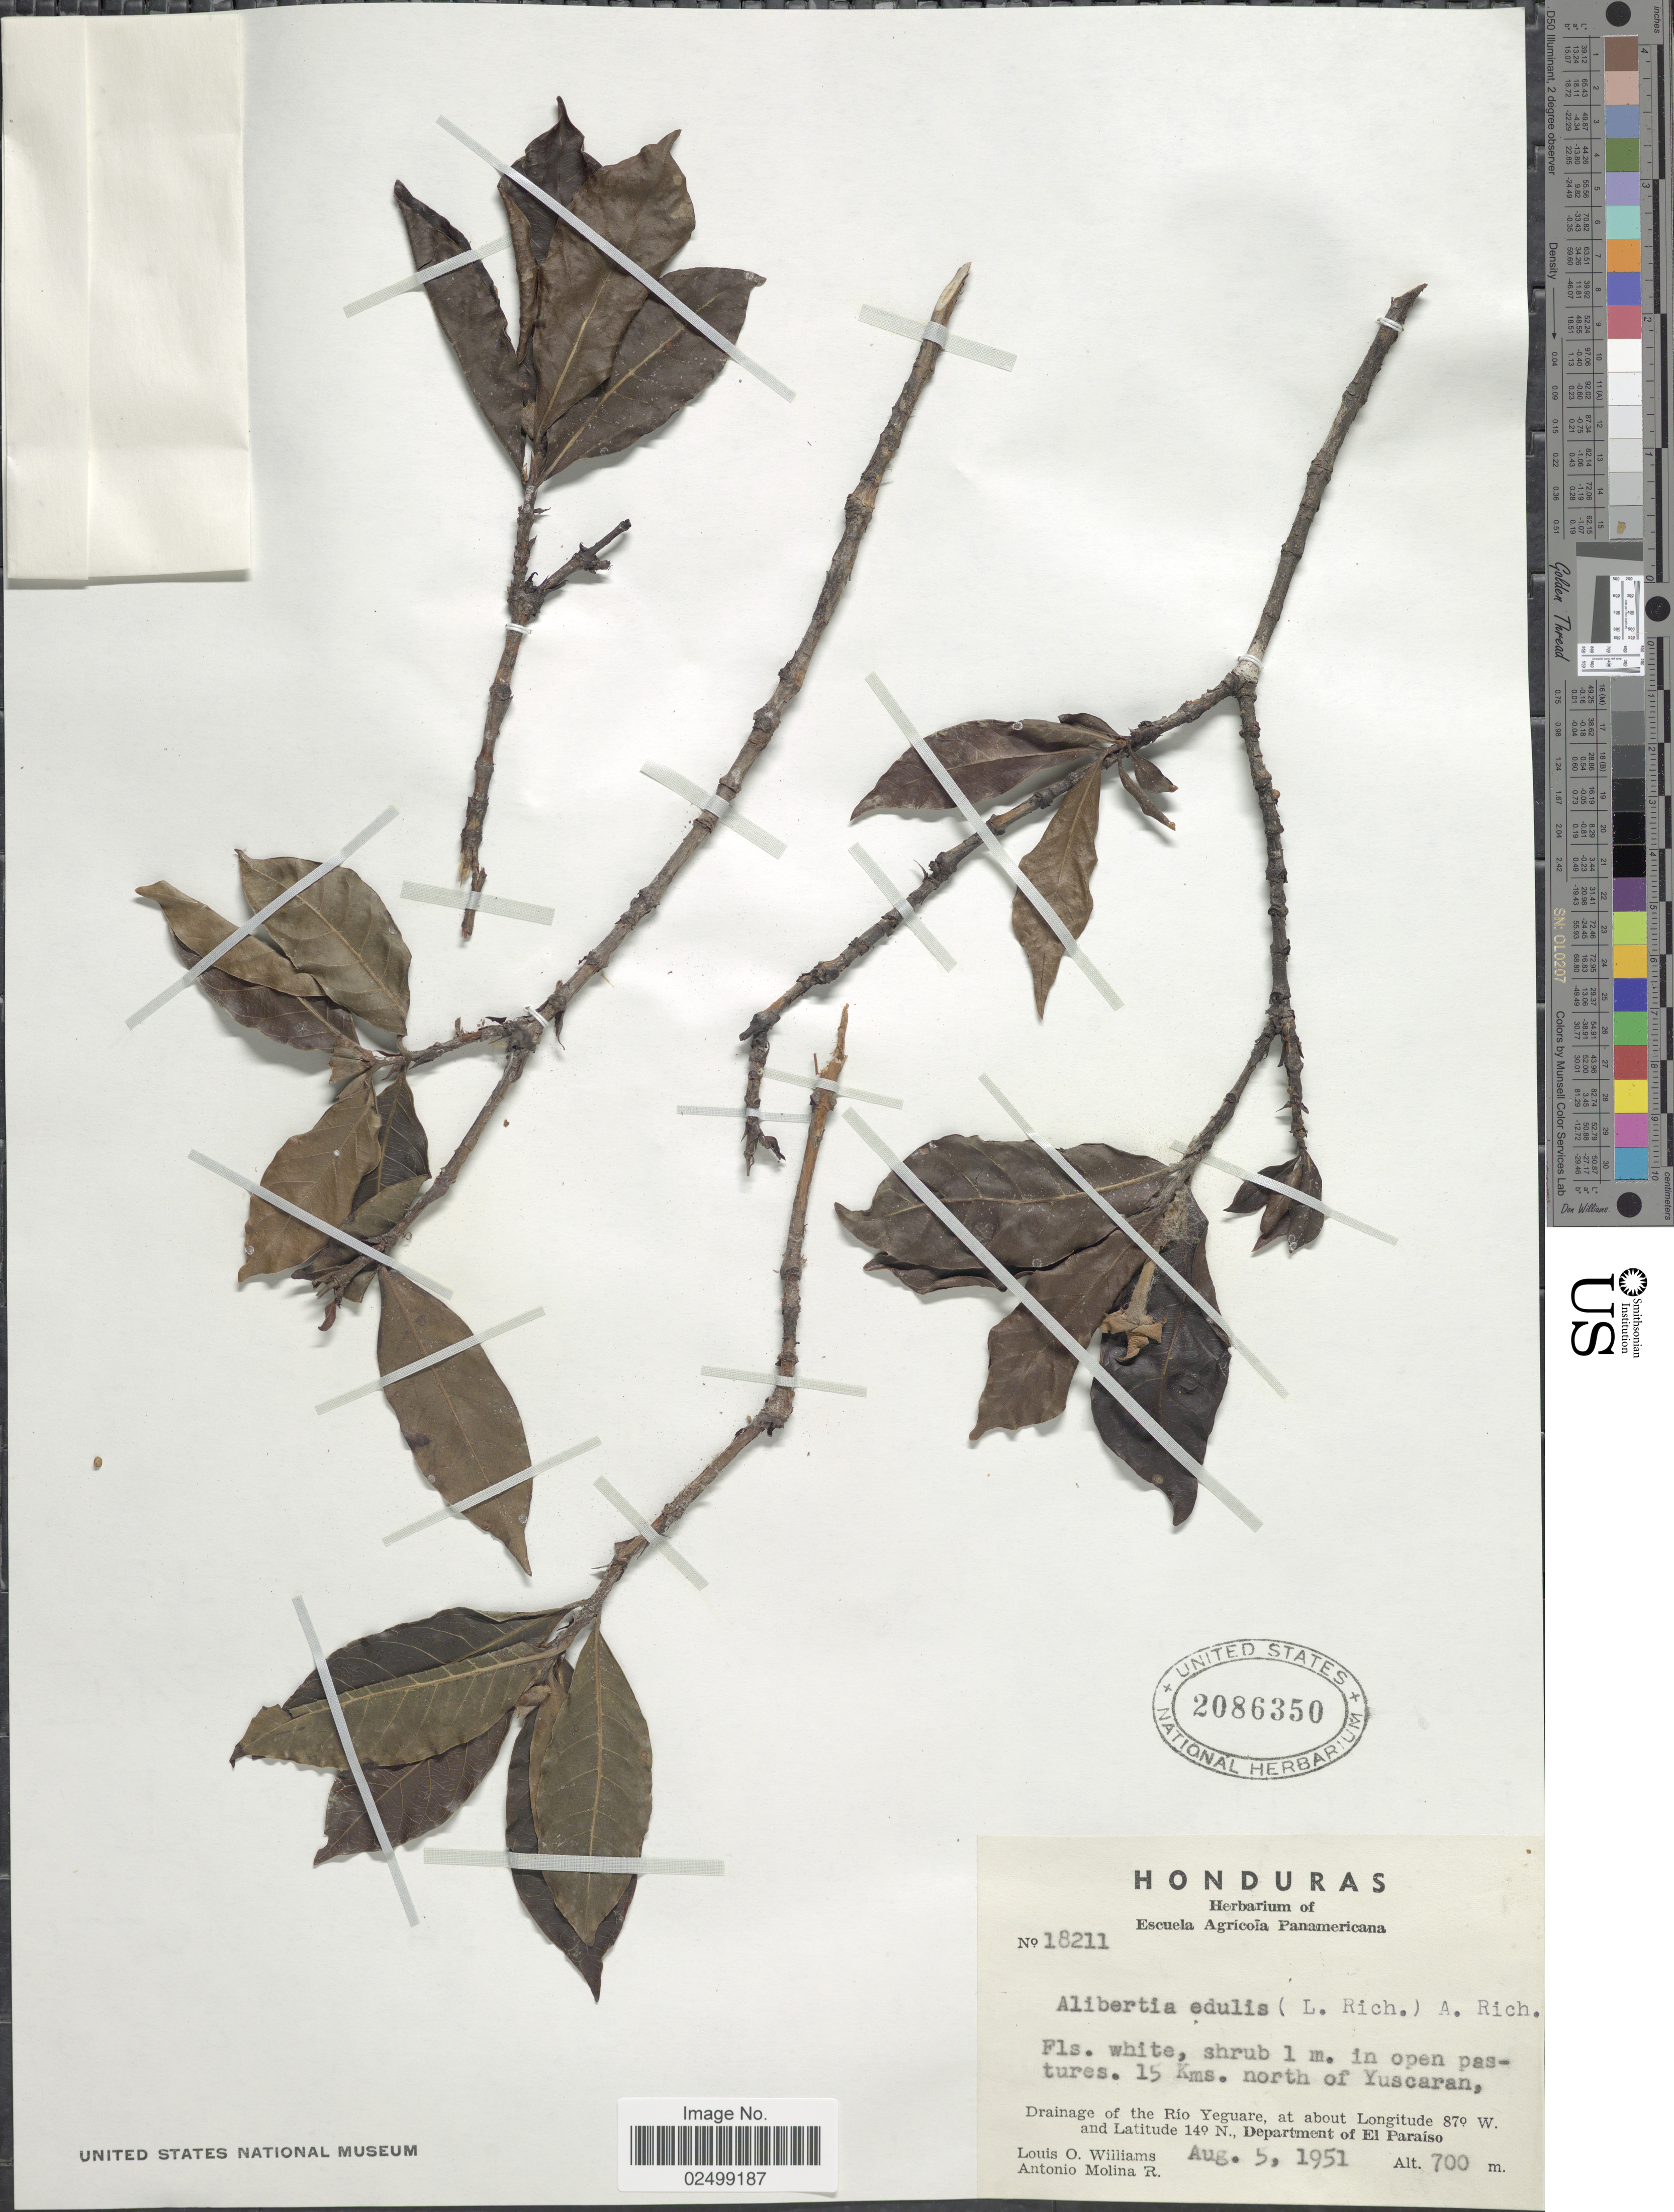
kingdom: Plantae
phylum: Tracheophyta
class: Magnoliopsida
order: Gentianales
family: Rubiaceae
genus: Alibertia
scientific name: Alibertia edulis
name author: (Rich.) A. Rich. ex DC.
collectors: L. O. Williams & A. Molina R.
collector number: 18211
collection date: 1951-08-05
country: Honduras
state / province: El Paraíso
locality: In open pasture. 15 Kms north of Yuscaran, Drainage of the Río Yeguare, Department of El Paraíso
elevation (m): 700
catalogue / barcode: US 2086350